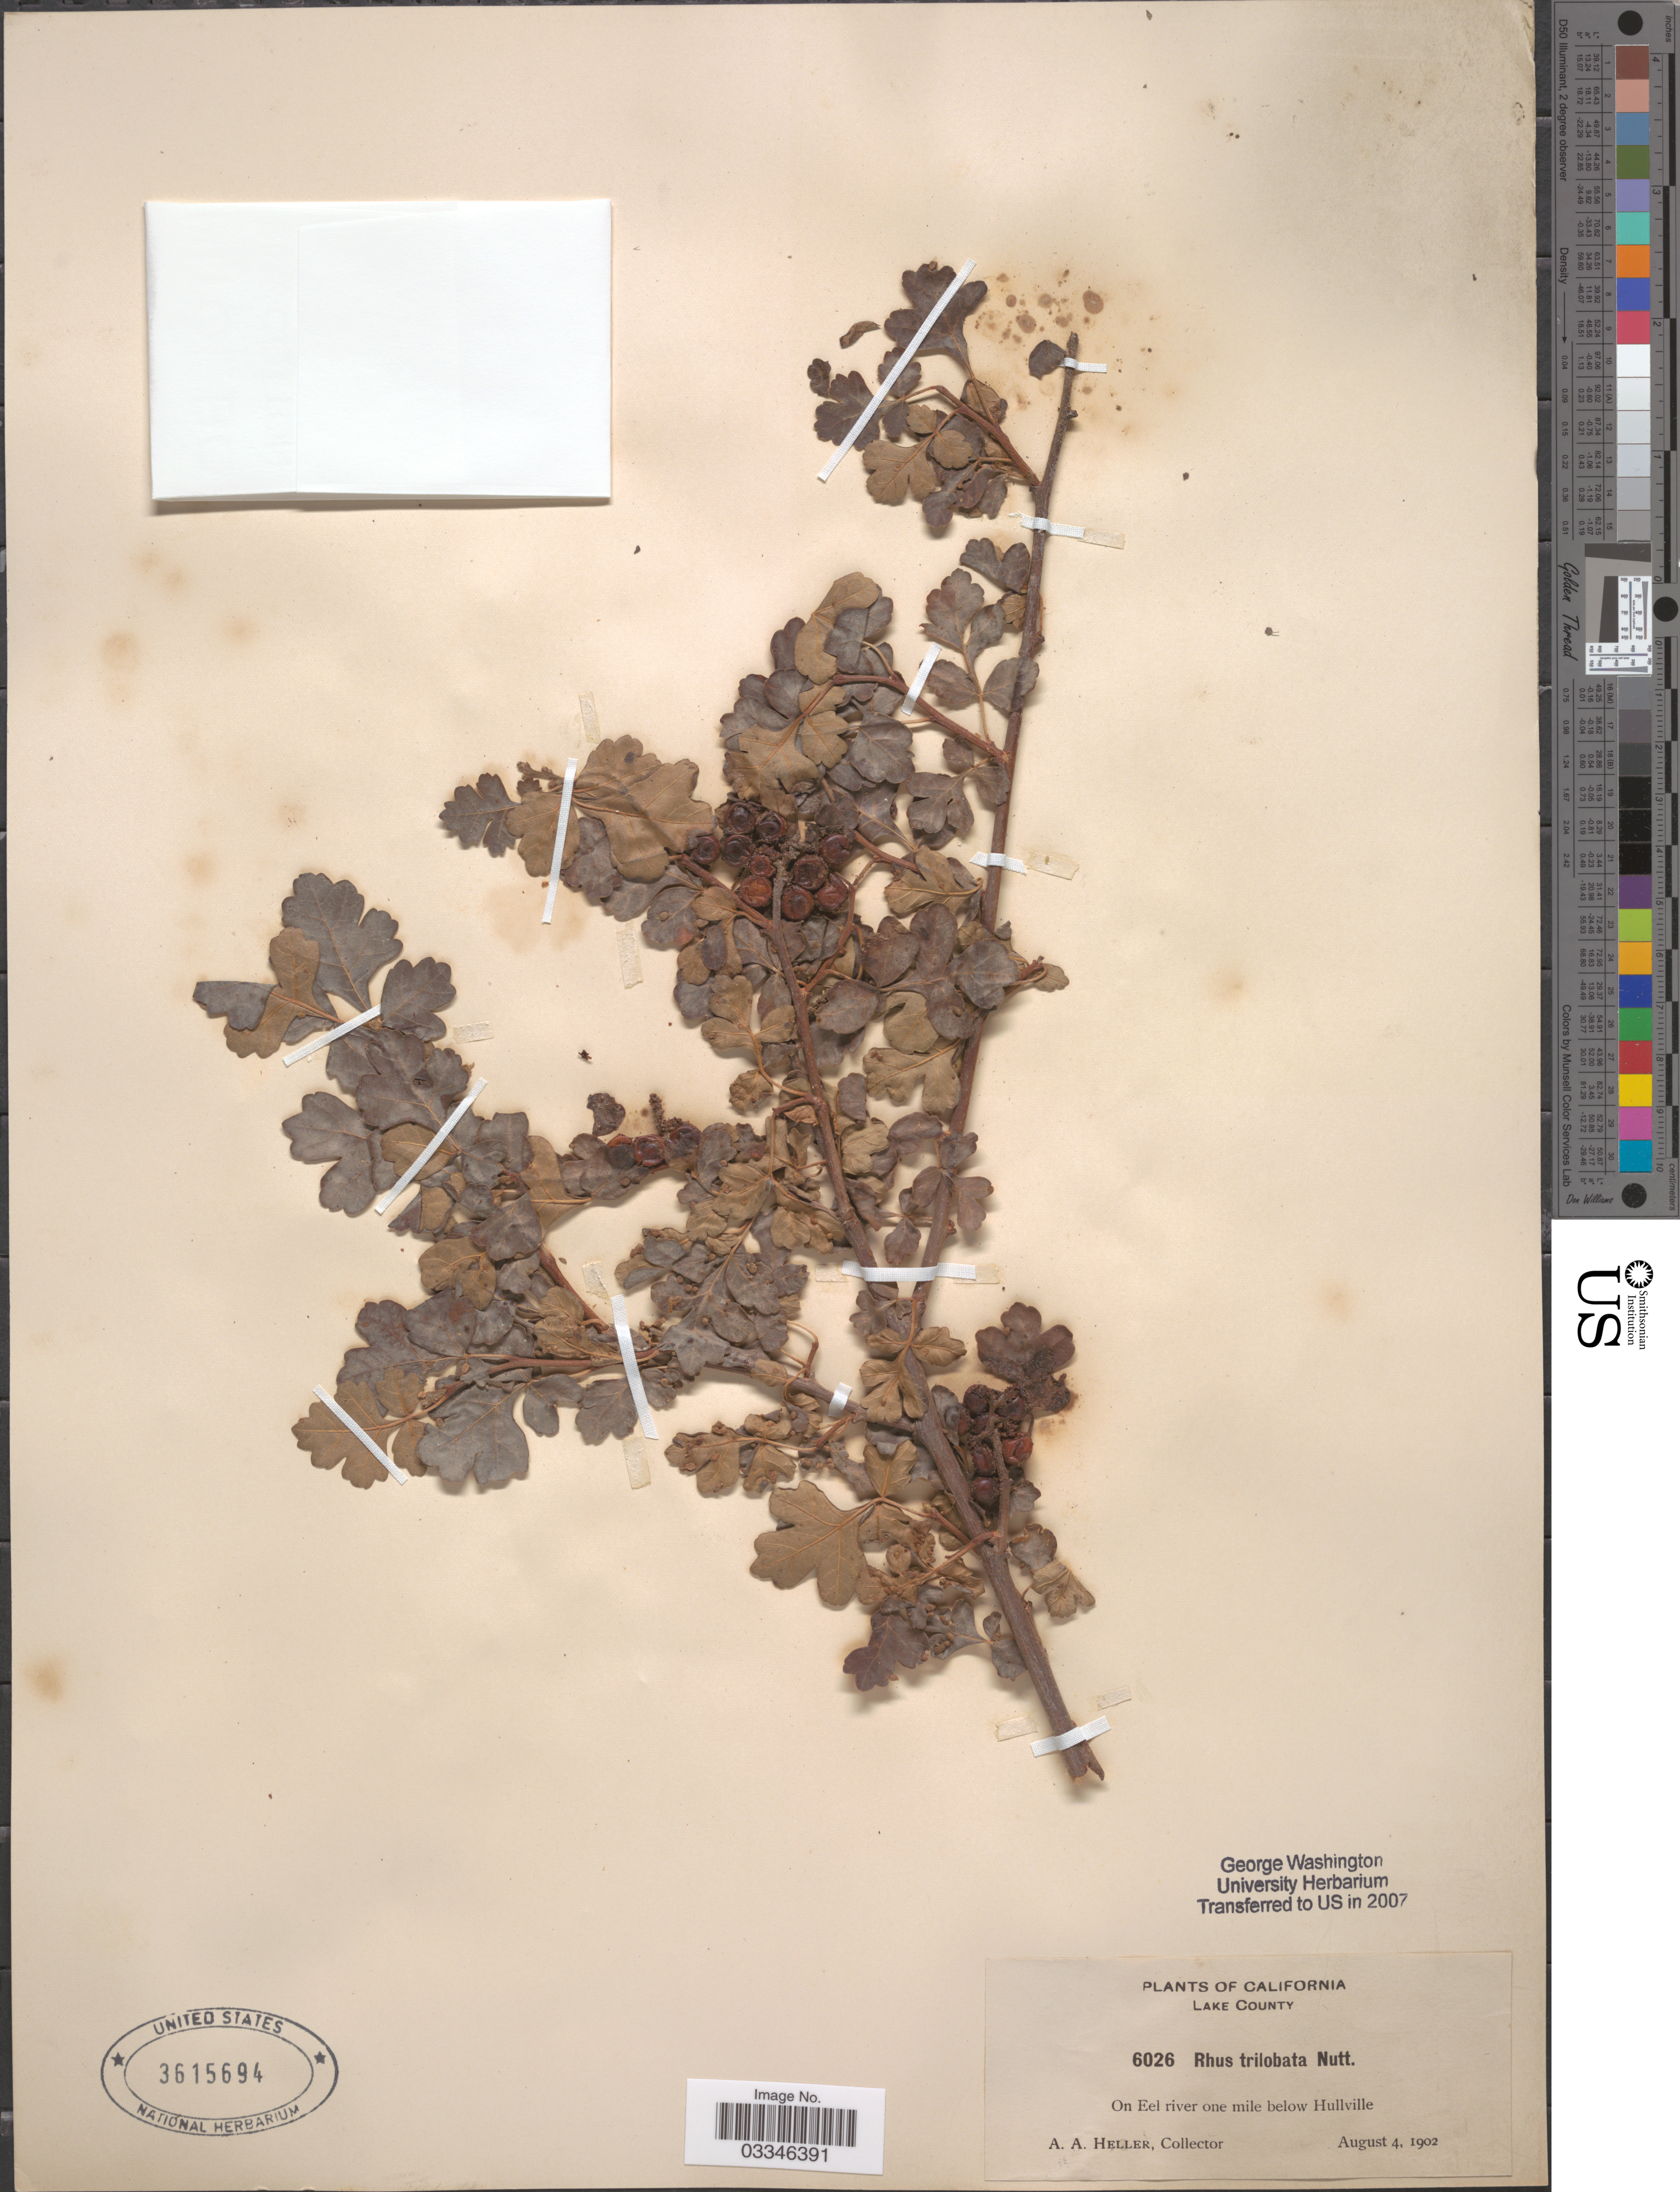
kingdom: Plantae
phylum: Tracheophyta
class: Magnoliopsida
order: Sapindales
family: Anacardiaceae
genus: Rhus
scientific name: Rhus trilobata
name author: Nutt.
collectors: A. A. Heller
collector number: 6026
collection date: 1902-08-04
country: United States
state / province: California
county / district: Lake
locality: Lake County. On Eel river one mile below Hullville.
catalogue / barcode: US 3615694